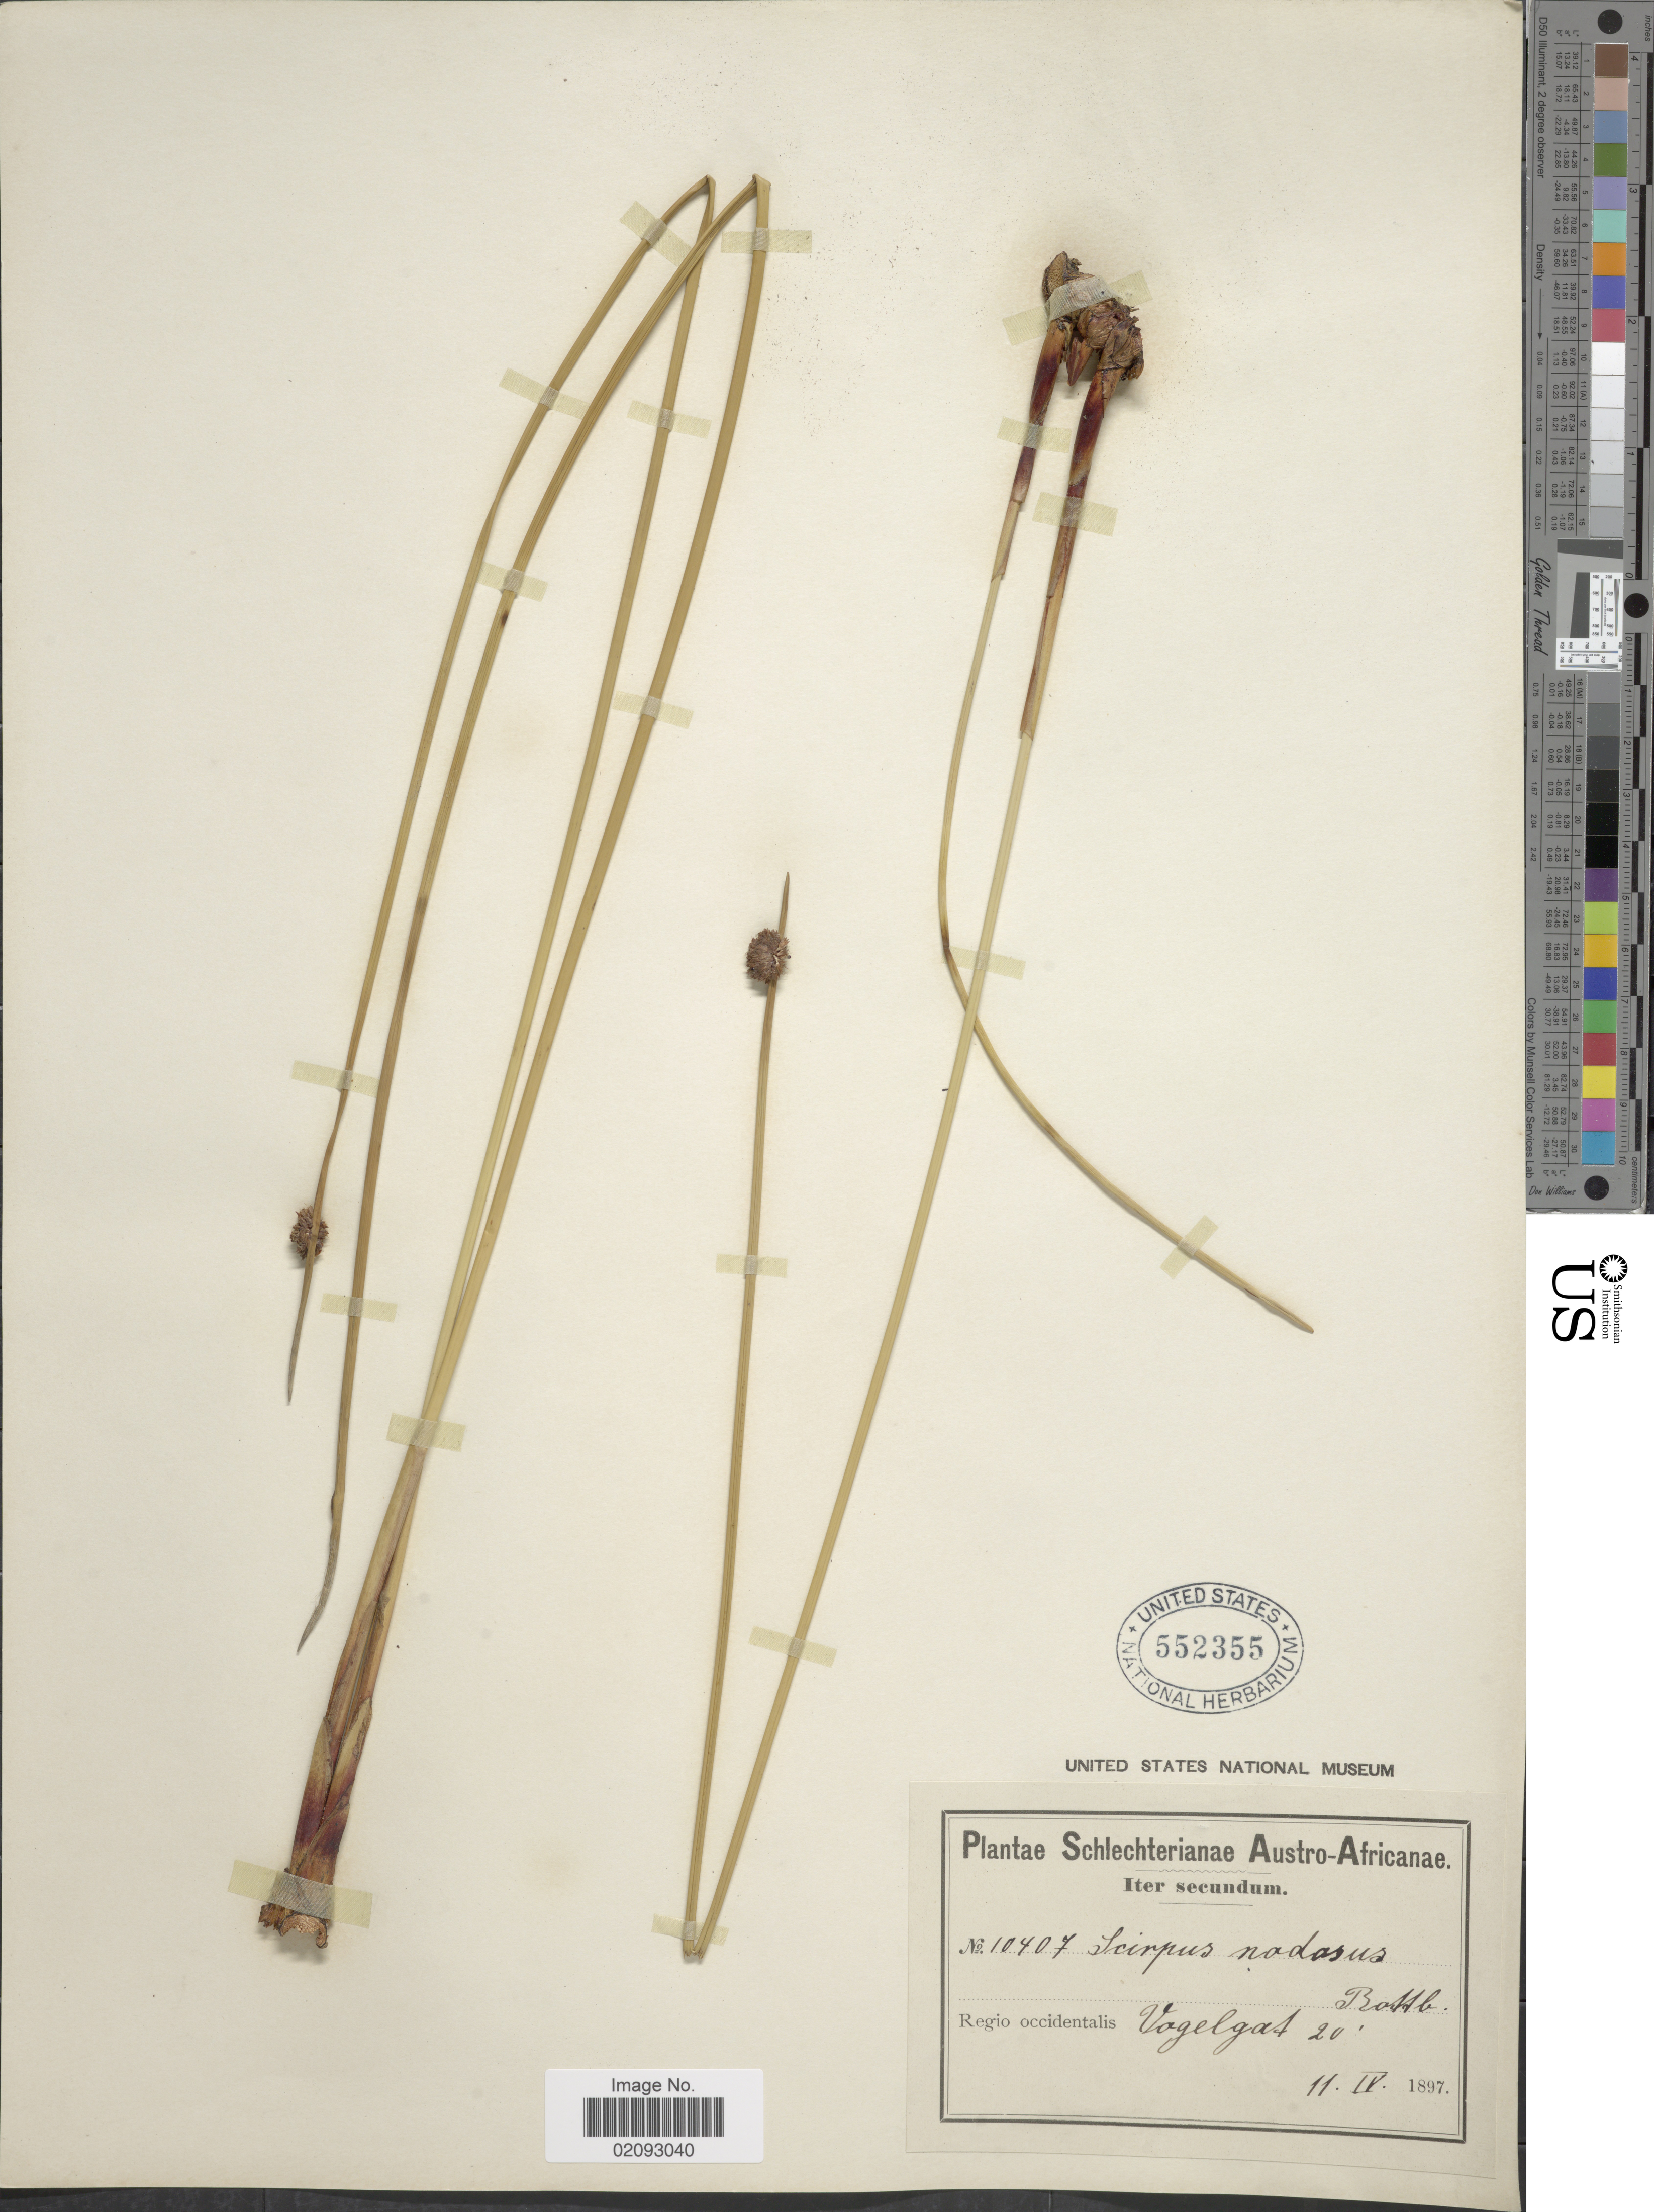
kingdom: Plantae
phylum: Tracheophyta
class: Liliopsida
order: Poales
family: Cyperaceae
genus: Ficinia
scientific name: Ficinia nodosa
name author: (Rottb.) Goetgh. et al.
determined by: Strong, M. T., (US), Smithsonian Institution - National Museum of Natural History (UNITED STATES)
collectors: Schlechter, --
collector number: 10407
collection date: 1897-04-11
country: South Africa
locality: Austro-Africanae, regio occidentalis, Vogelgat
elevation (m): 6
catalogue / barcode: US 552355